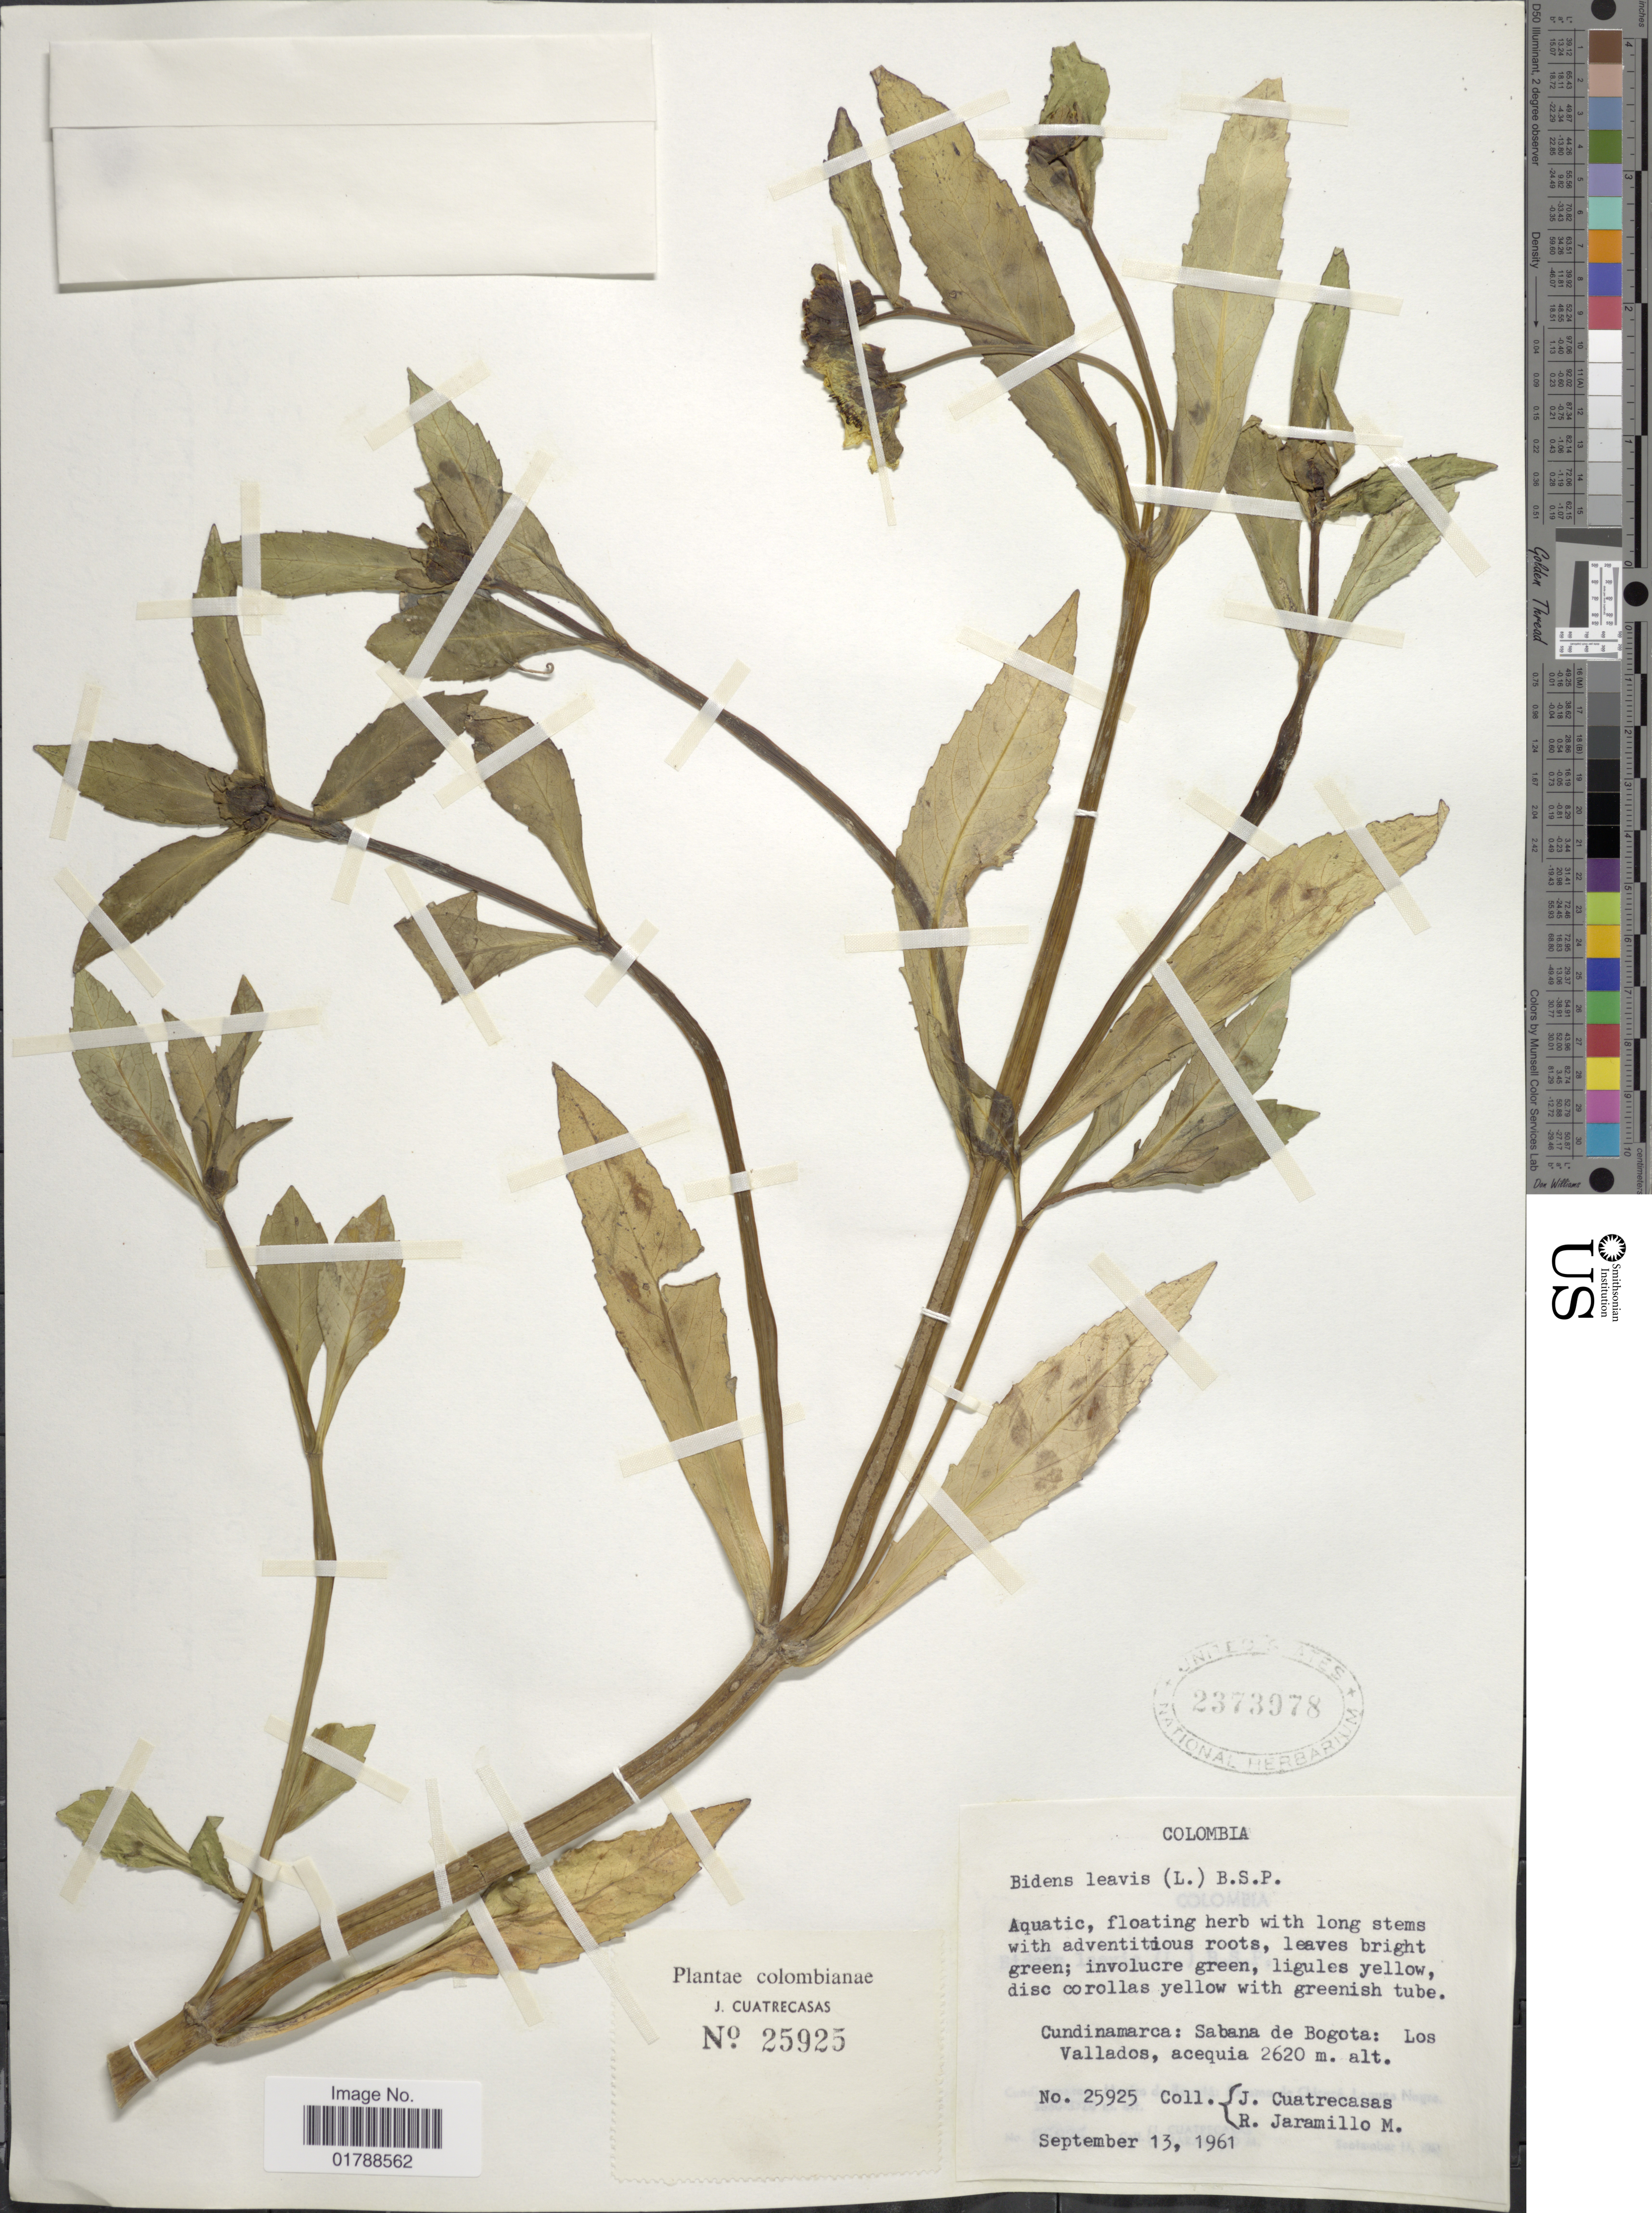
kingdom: Plantae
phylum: Tracheophyta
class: Magnoliopsida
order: Asterales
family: Asteraceae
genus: Bidens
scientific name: Bidens laevis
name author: (L.) Britton, Stearns & Poggenb.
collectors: J. Cuatrecasas & R. Jaramillo M.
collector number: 25925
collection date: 1961-09-13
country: Colombia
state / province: Cundinamarca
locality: Sabana de Bogota: Los Vallados, acequia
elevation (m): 2620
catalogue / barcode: US 2373978